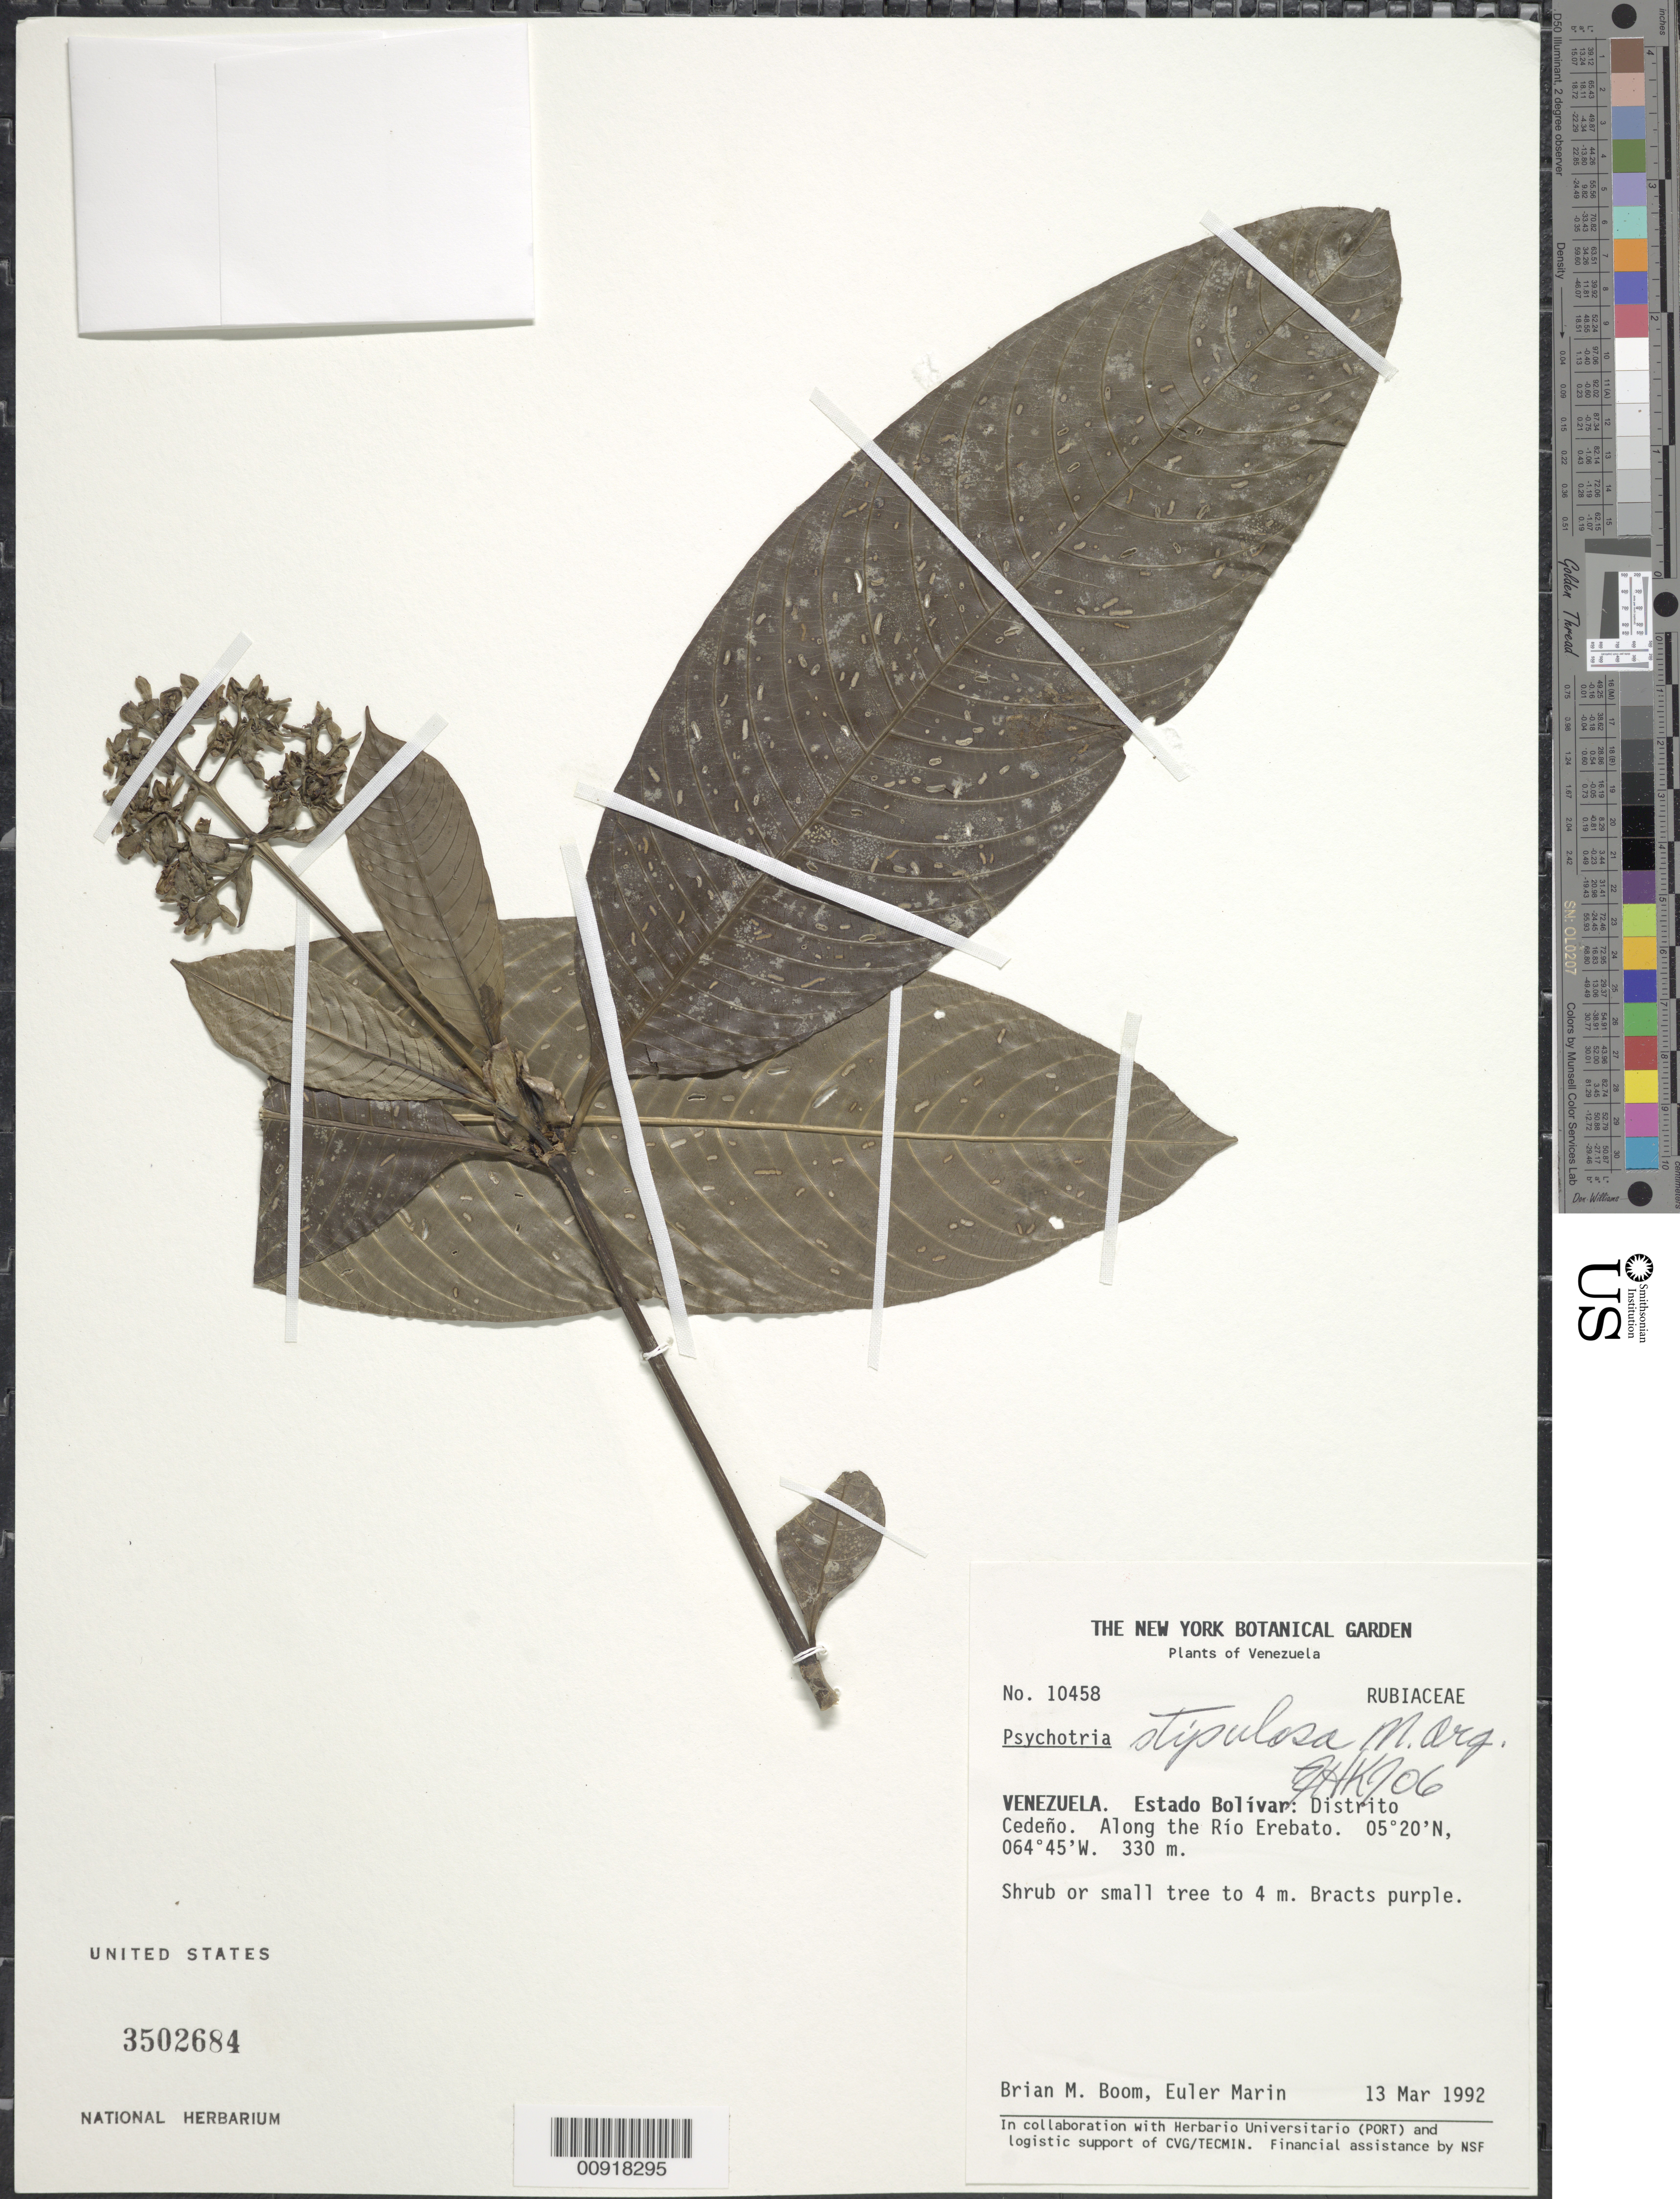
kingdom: Plantae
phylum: Tracheophyta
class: Magnoliopsida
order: Gentianales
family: Rubiaceae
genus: Psychotria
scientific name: Psychotria stipulosa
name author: Müll. Arg.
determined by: Kirkbride, J. H.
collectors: B. M. Boom & E. Marin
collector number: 10458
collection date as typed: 13-Mar-92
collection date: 1992-03-13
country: Venezuela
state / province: Bolívar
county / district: Cedeño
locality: Dist. Cedeño, along Río Erebato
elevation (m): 330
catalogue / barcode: US 3502684